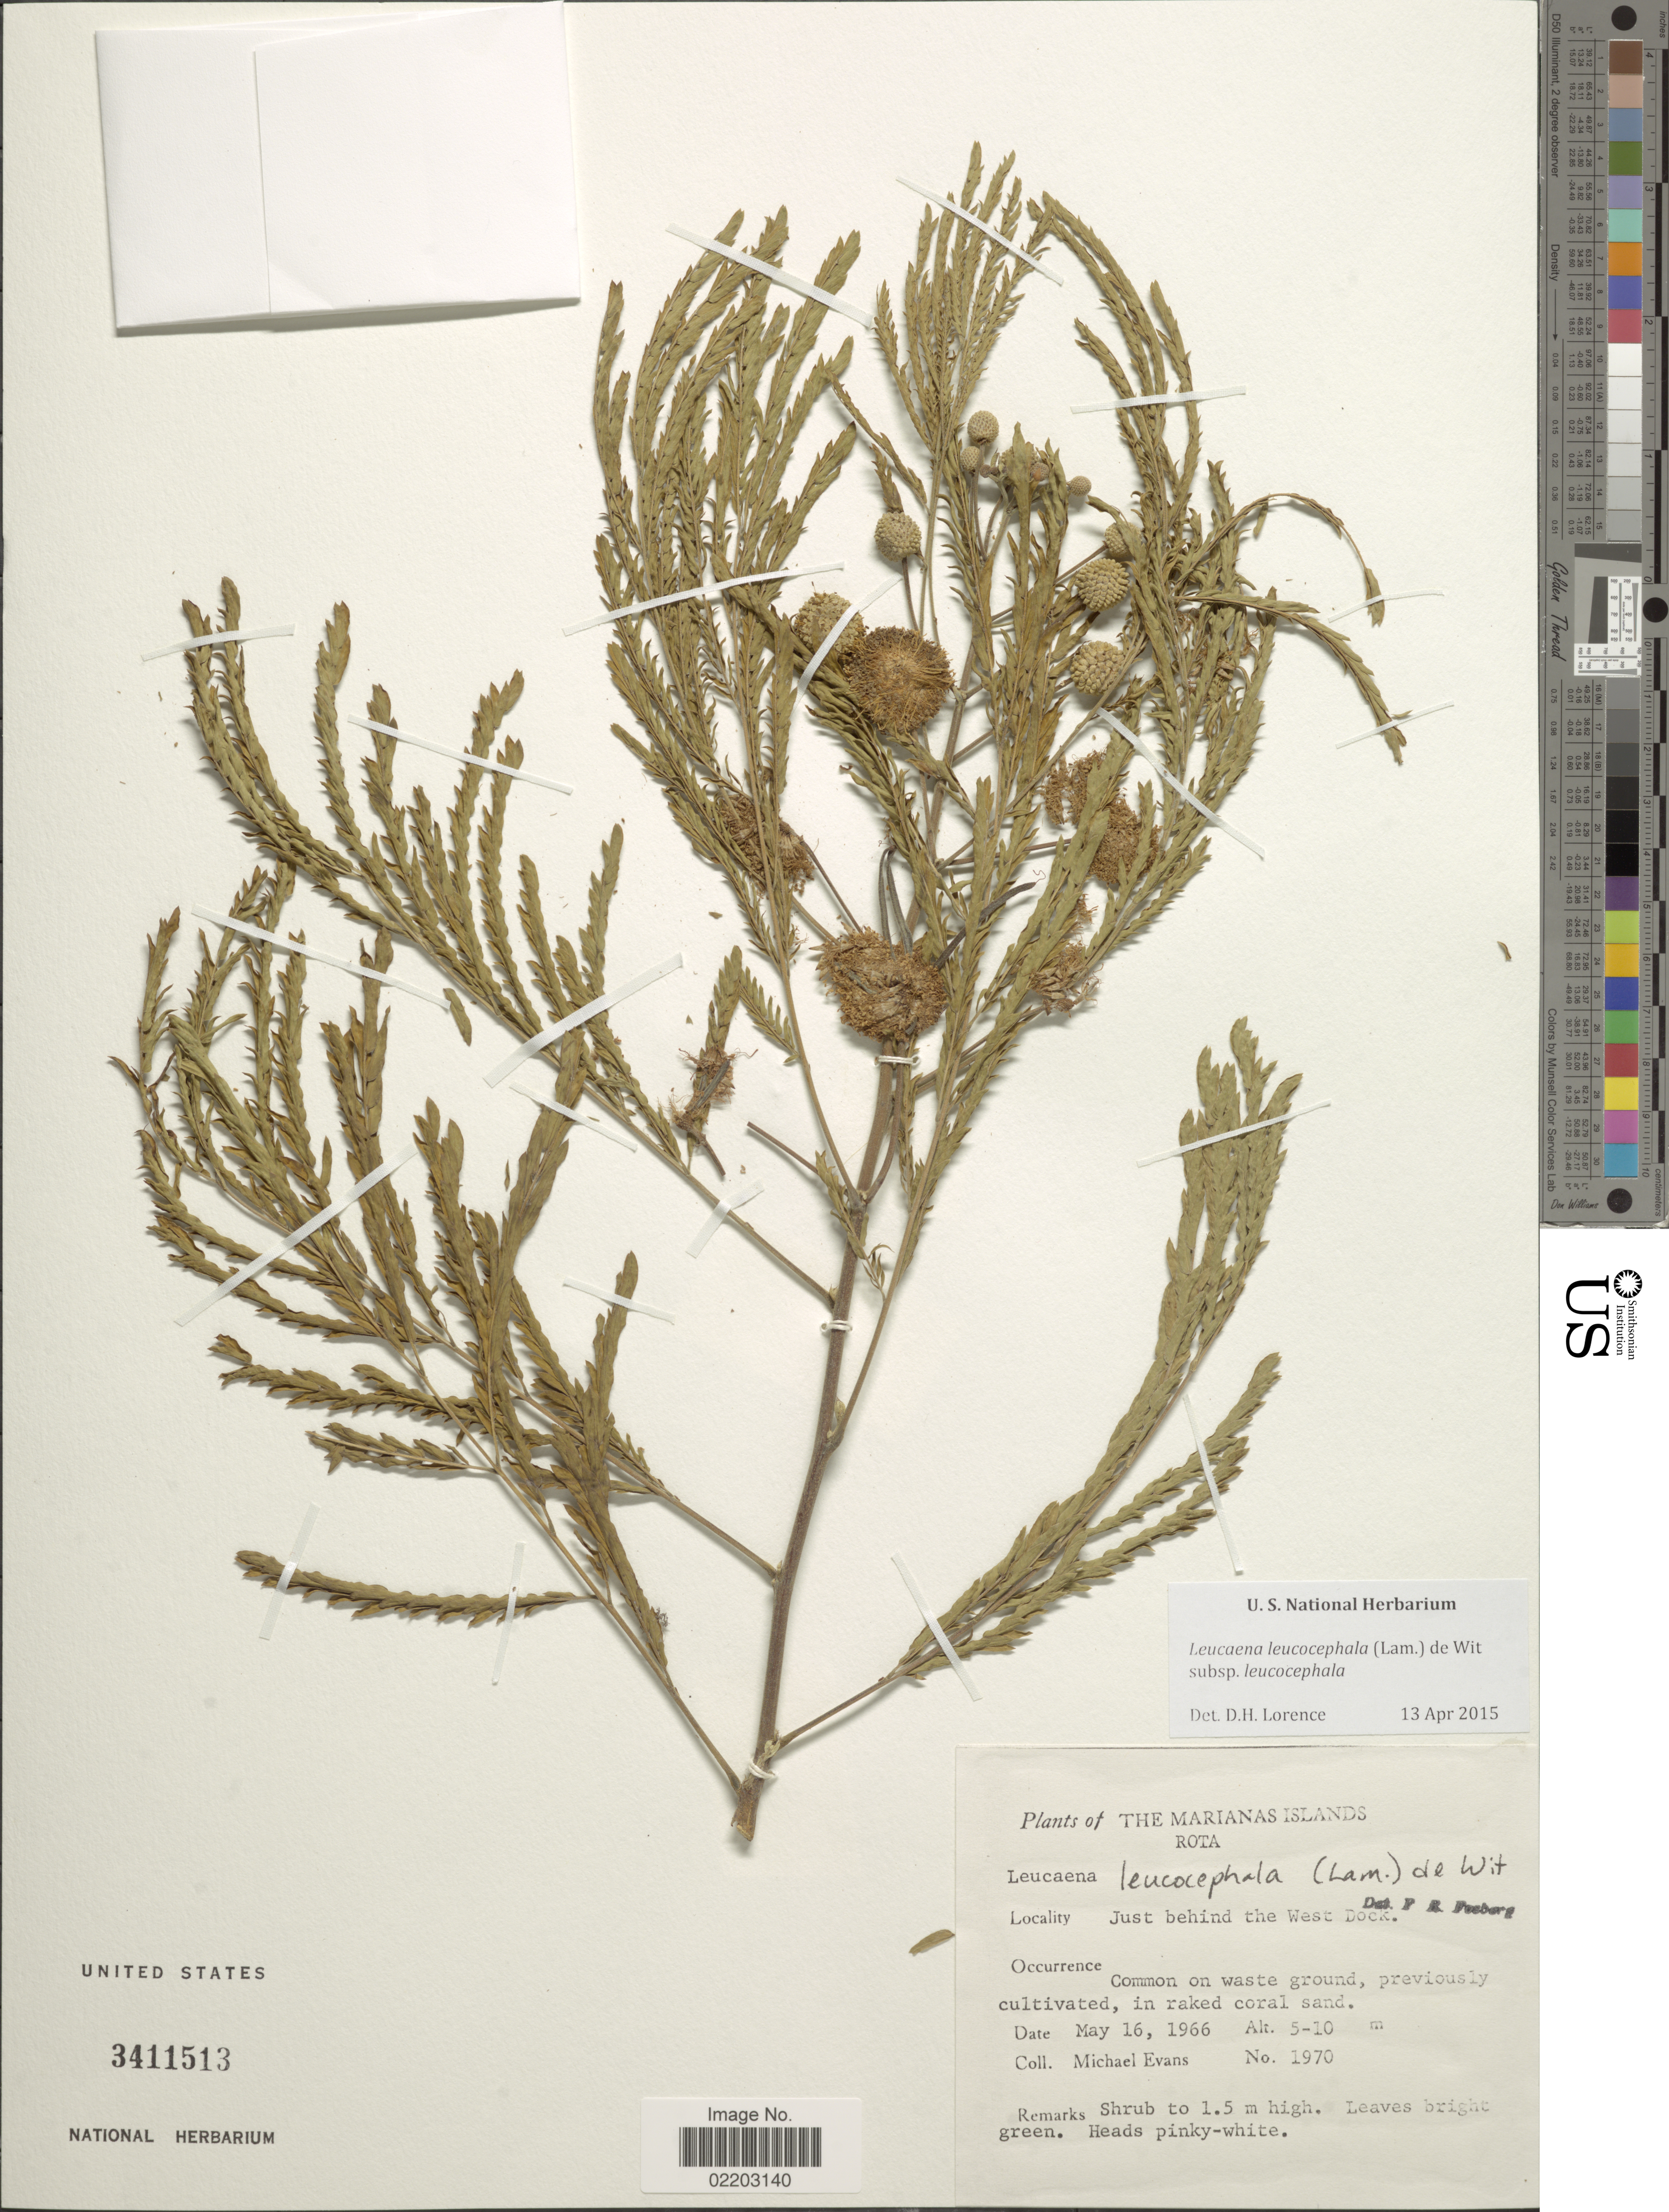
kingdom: Plantae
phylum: Tracheophyta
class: Magnoliopsida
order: Fabales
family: Fabaceae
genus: Leucaena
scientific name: Leucaena leucocephala subsp. leucocephala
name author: (Lam.) de Wit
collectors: M. Evans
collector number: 1970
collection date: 1966-05-16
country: Northern Mariana Islands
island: Rota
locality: Rota, Just behind the West Dock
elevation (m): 5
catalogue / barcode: US 3411513